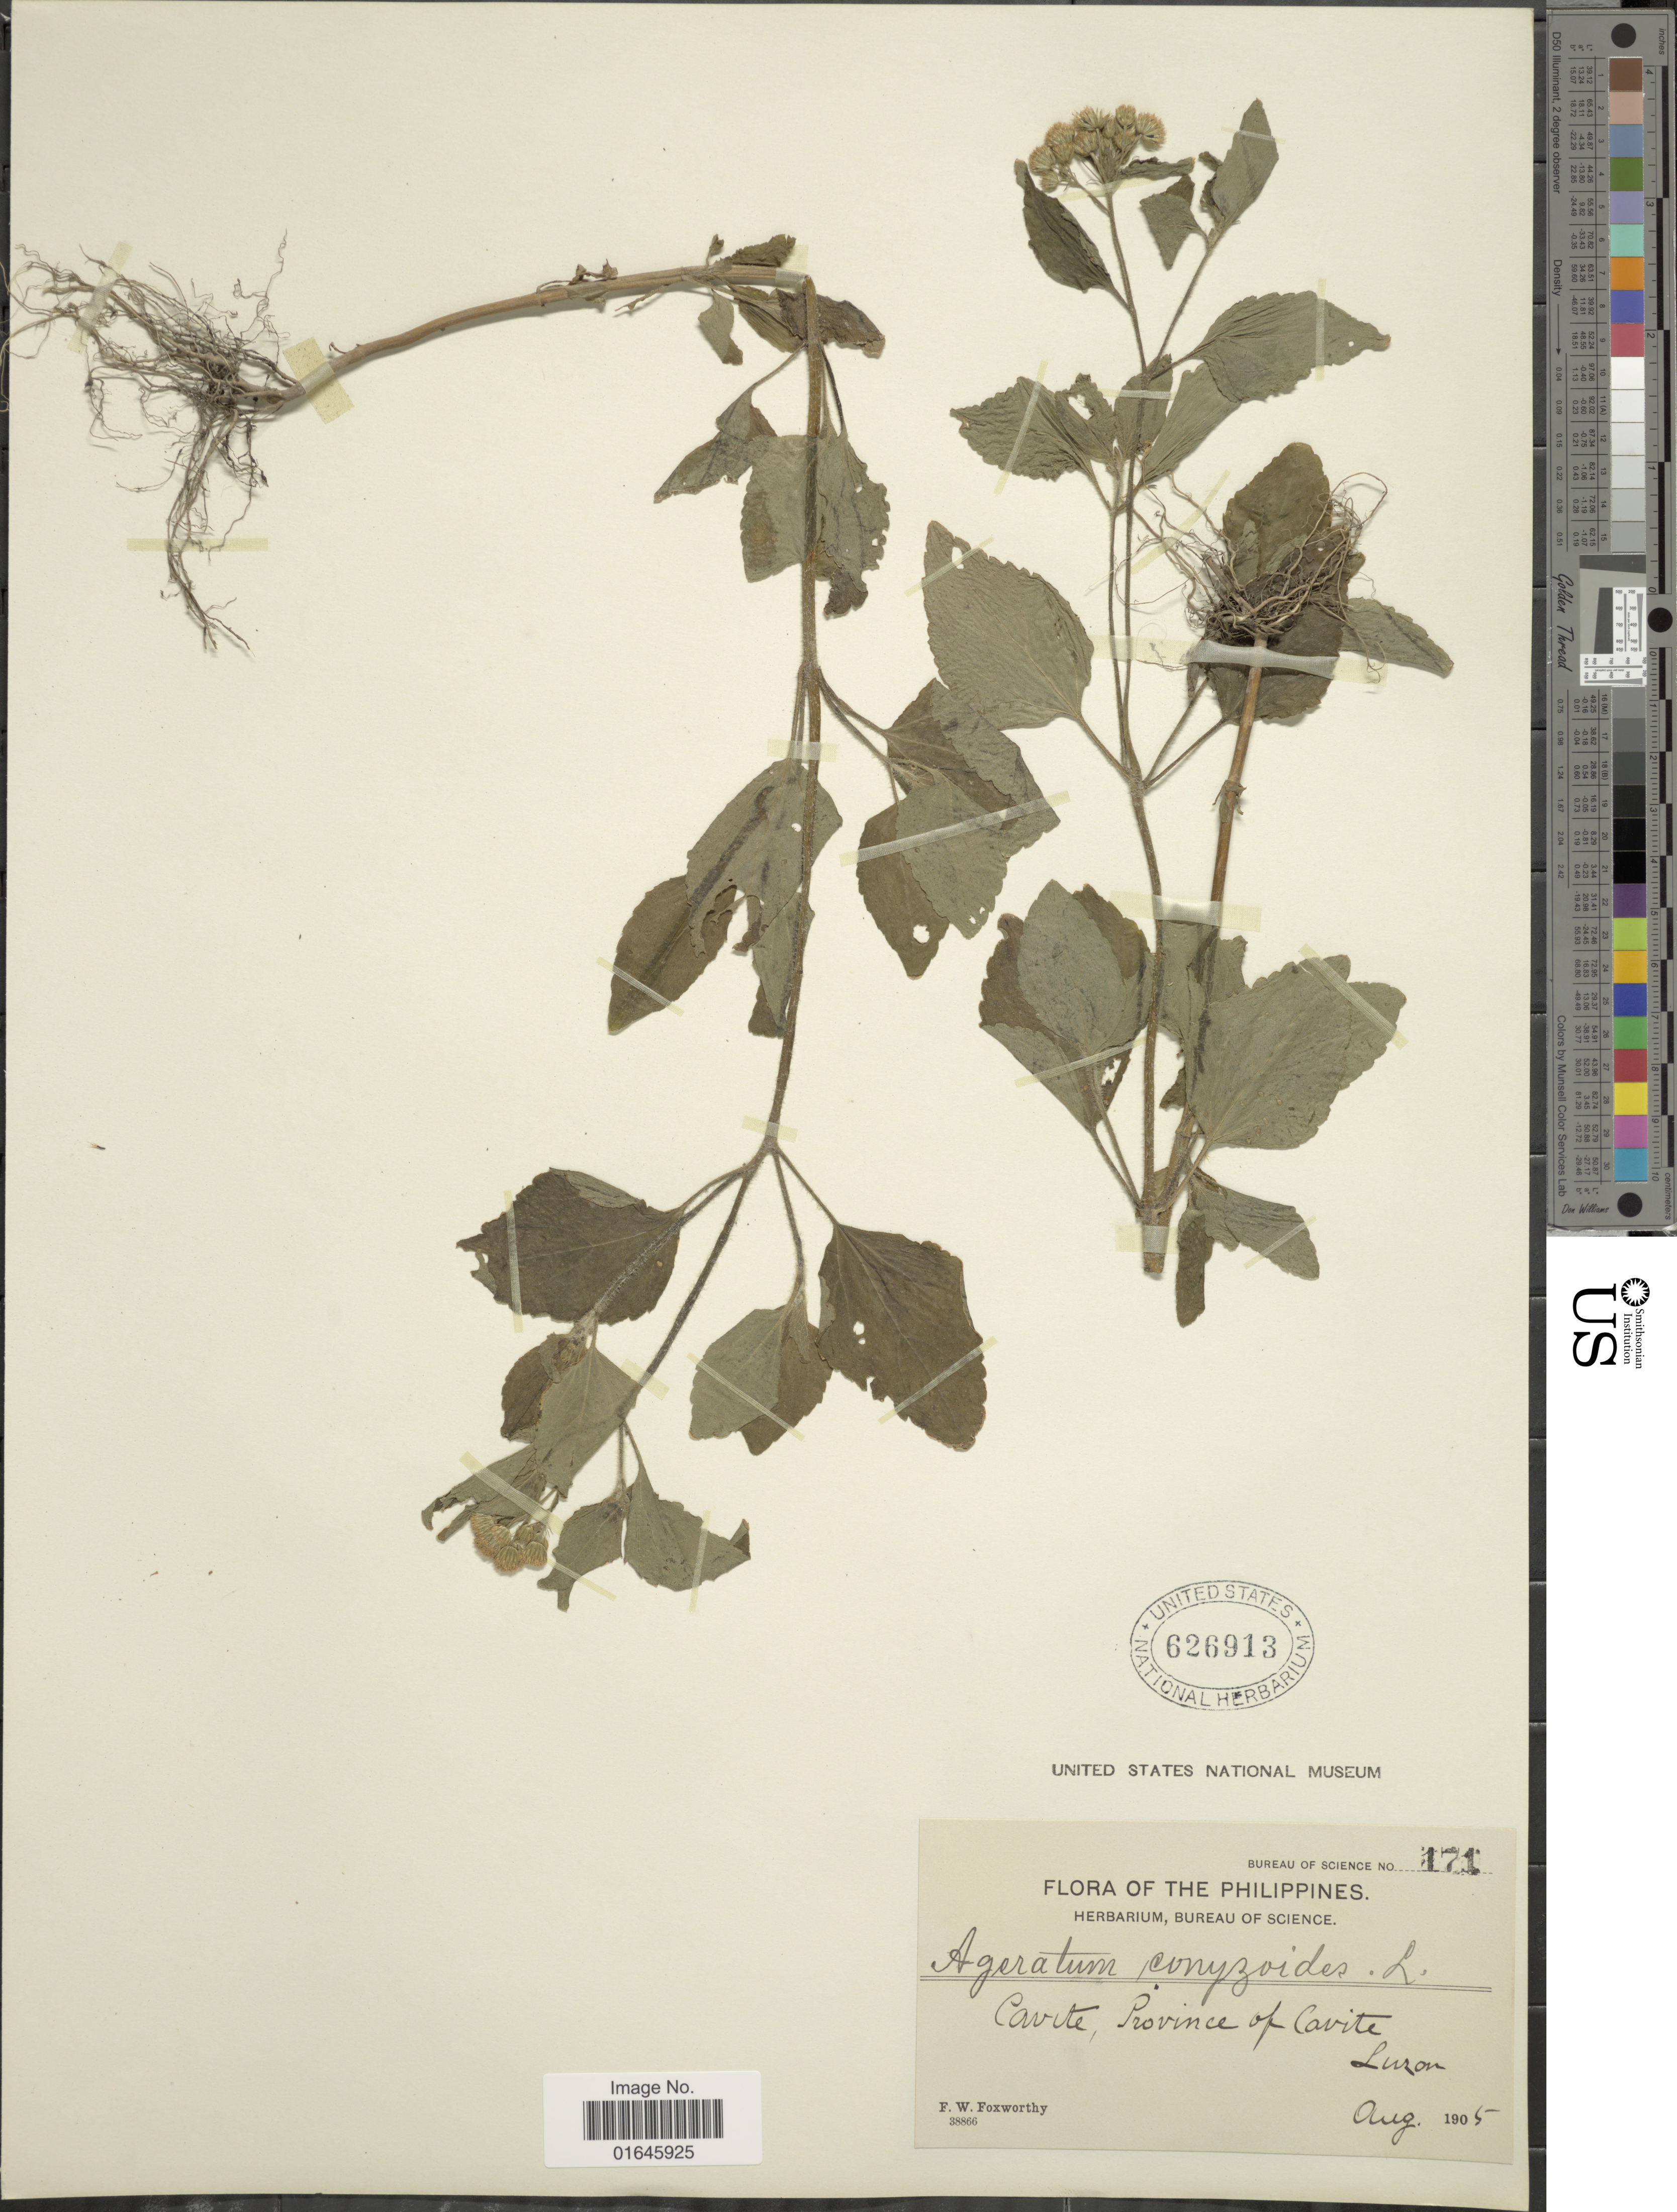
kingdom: Plantae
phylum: Tracheophyta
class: Magnoliopsida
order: Asterales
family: Asteraceae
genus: Ageratum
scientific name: Ageratum conyzoides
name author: L.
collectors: F. W. Foxworthy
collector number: Bureau of Science 171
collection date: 1905-08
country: Philippines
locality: Cavite, Province of Cavite, Luzon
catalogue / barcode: US 626913